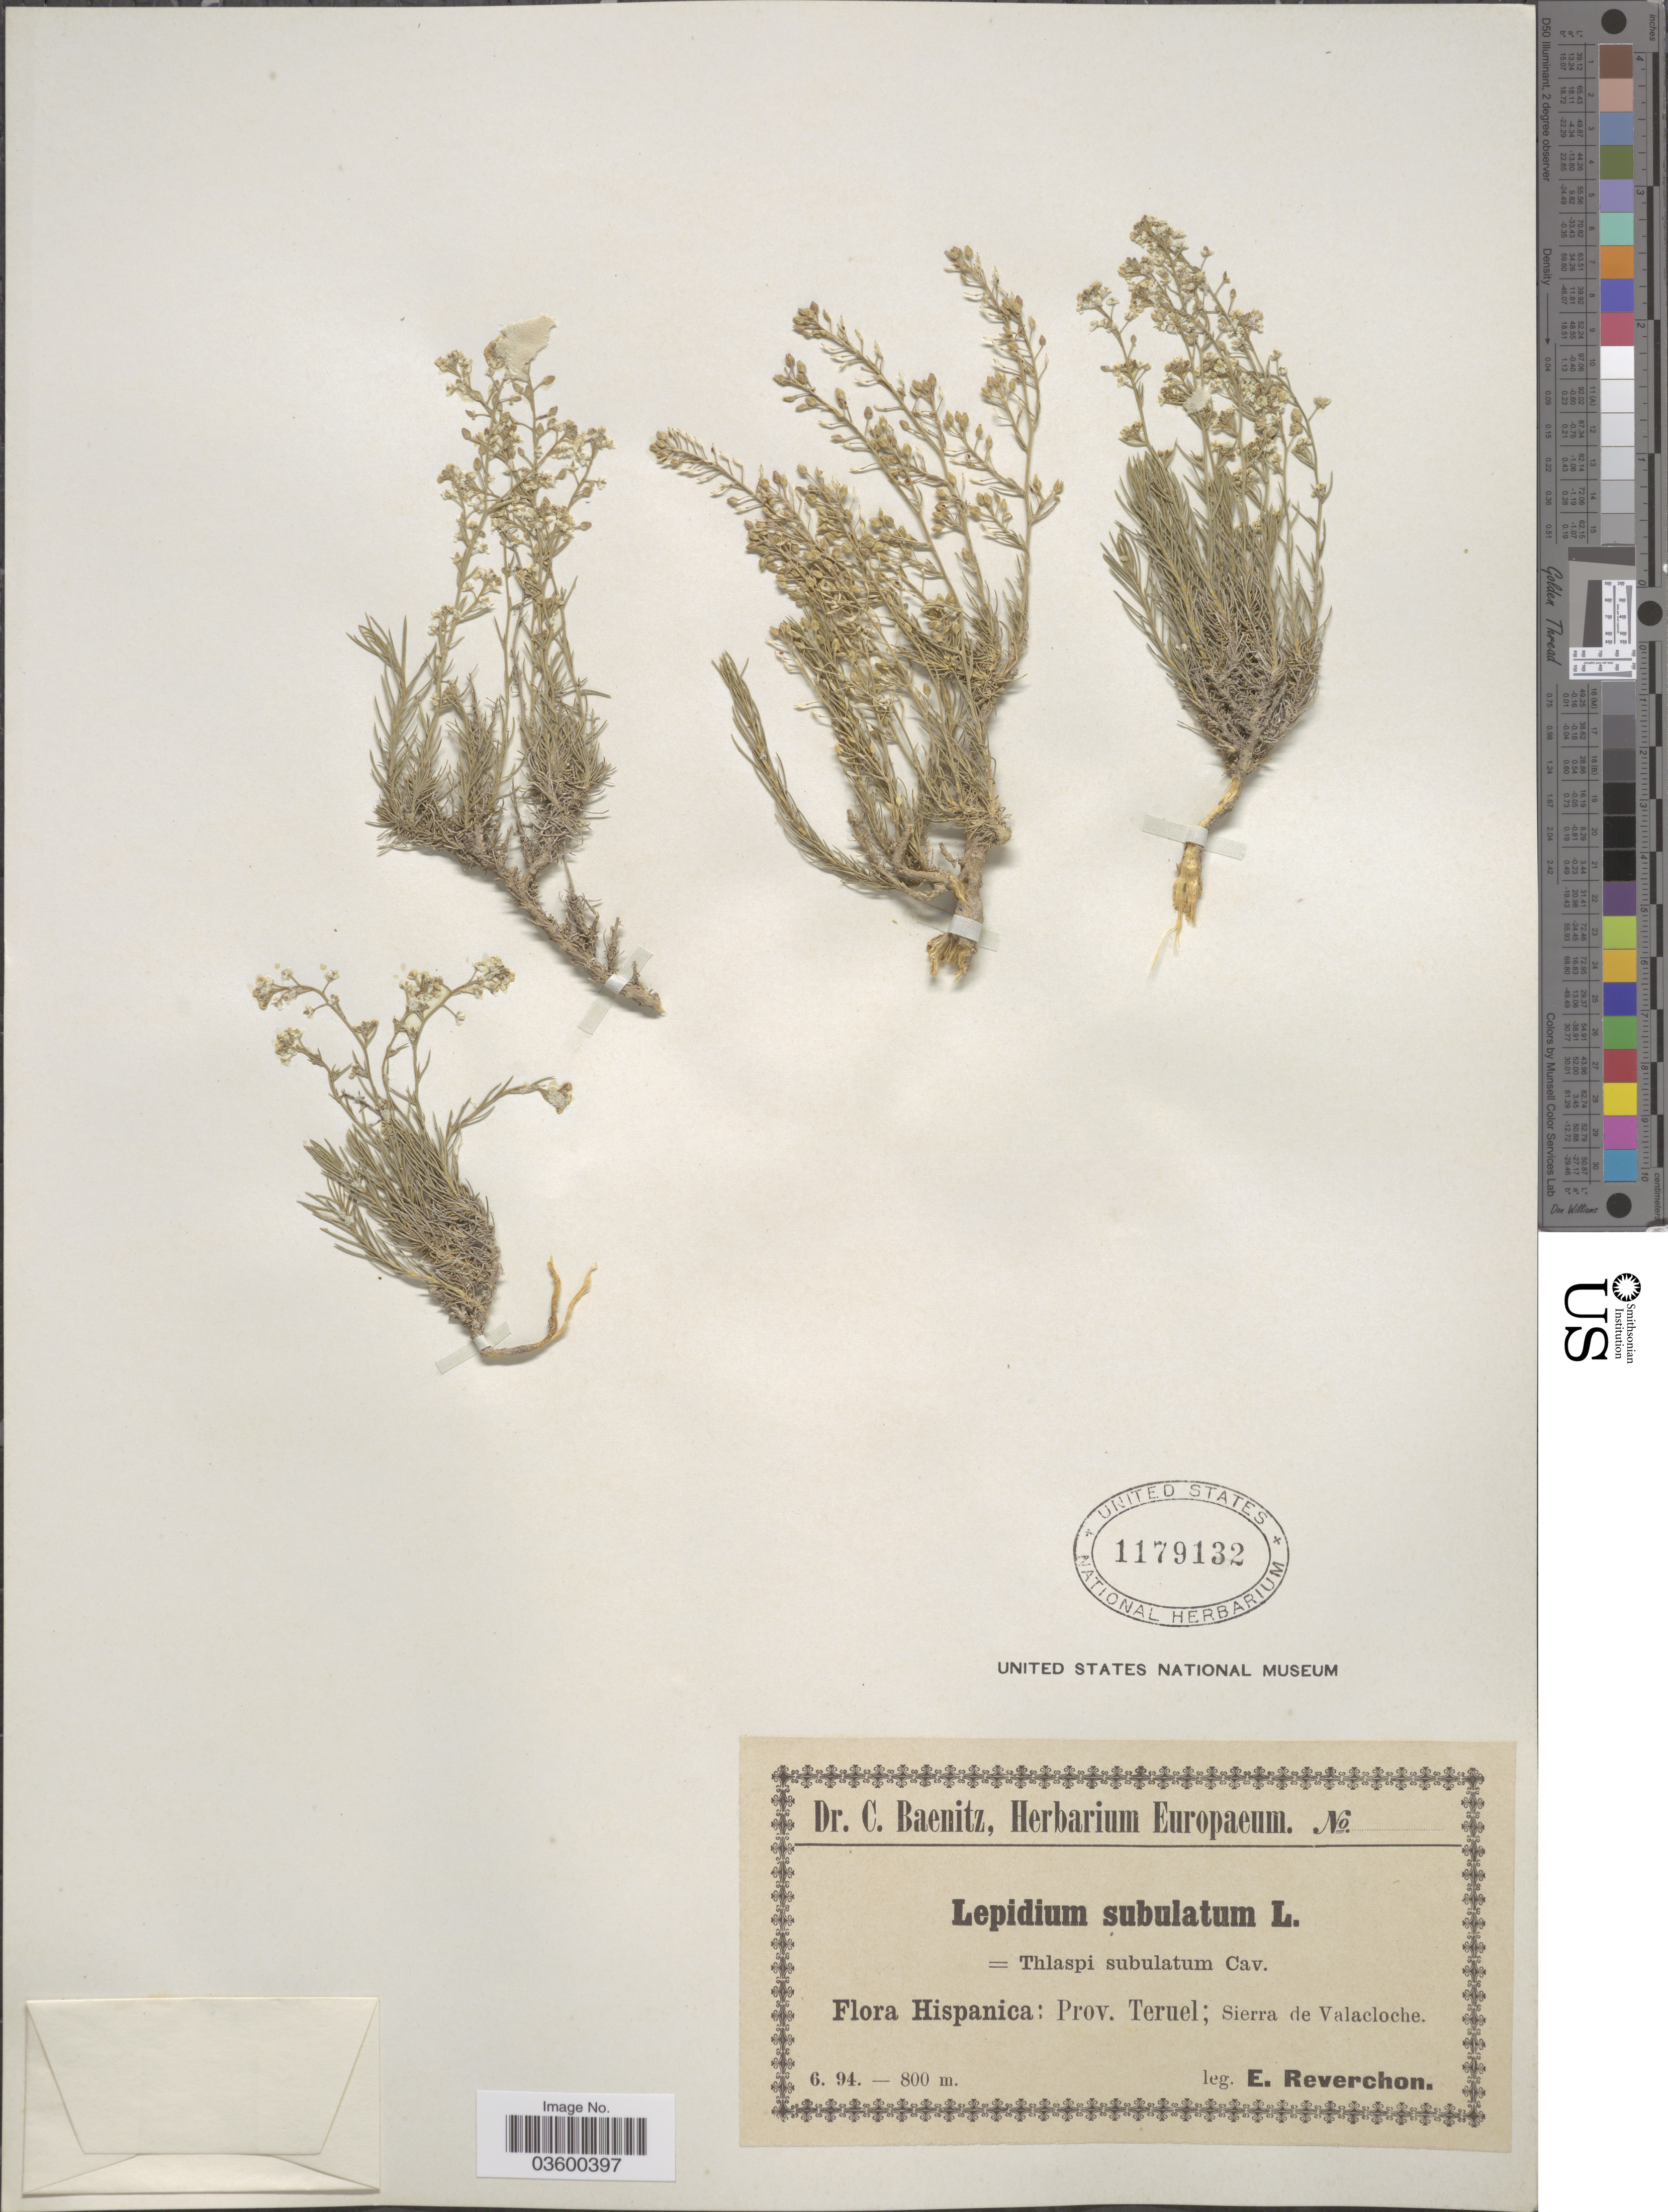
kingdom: Plantae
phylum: Tracheophyta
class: Magnoliopsida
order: Brassicales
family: Brassicaceae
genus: Lepidium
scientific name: Lepidium subulatum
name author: L.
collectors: E. Reverchon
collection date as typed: Transcribed d/m/y: /6/94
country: Spain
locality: Prov. Teruel; Sierra de Valacloche.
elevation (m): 800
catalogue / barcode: US 1179132